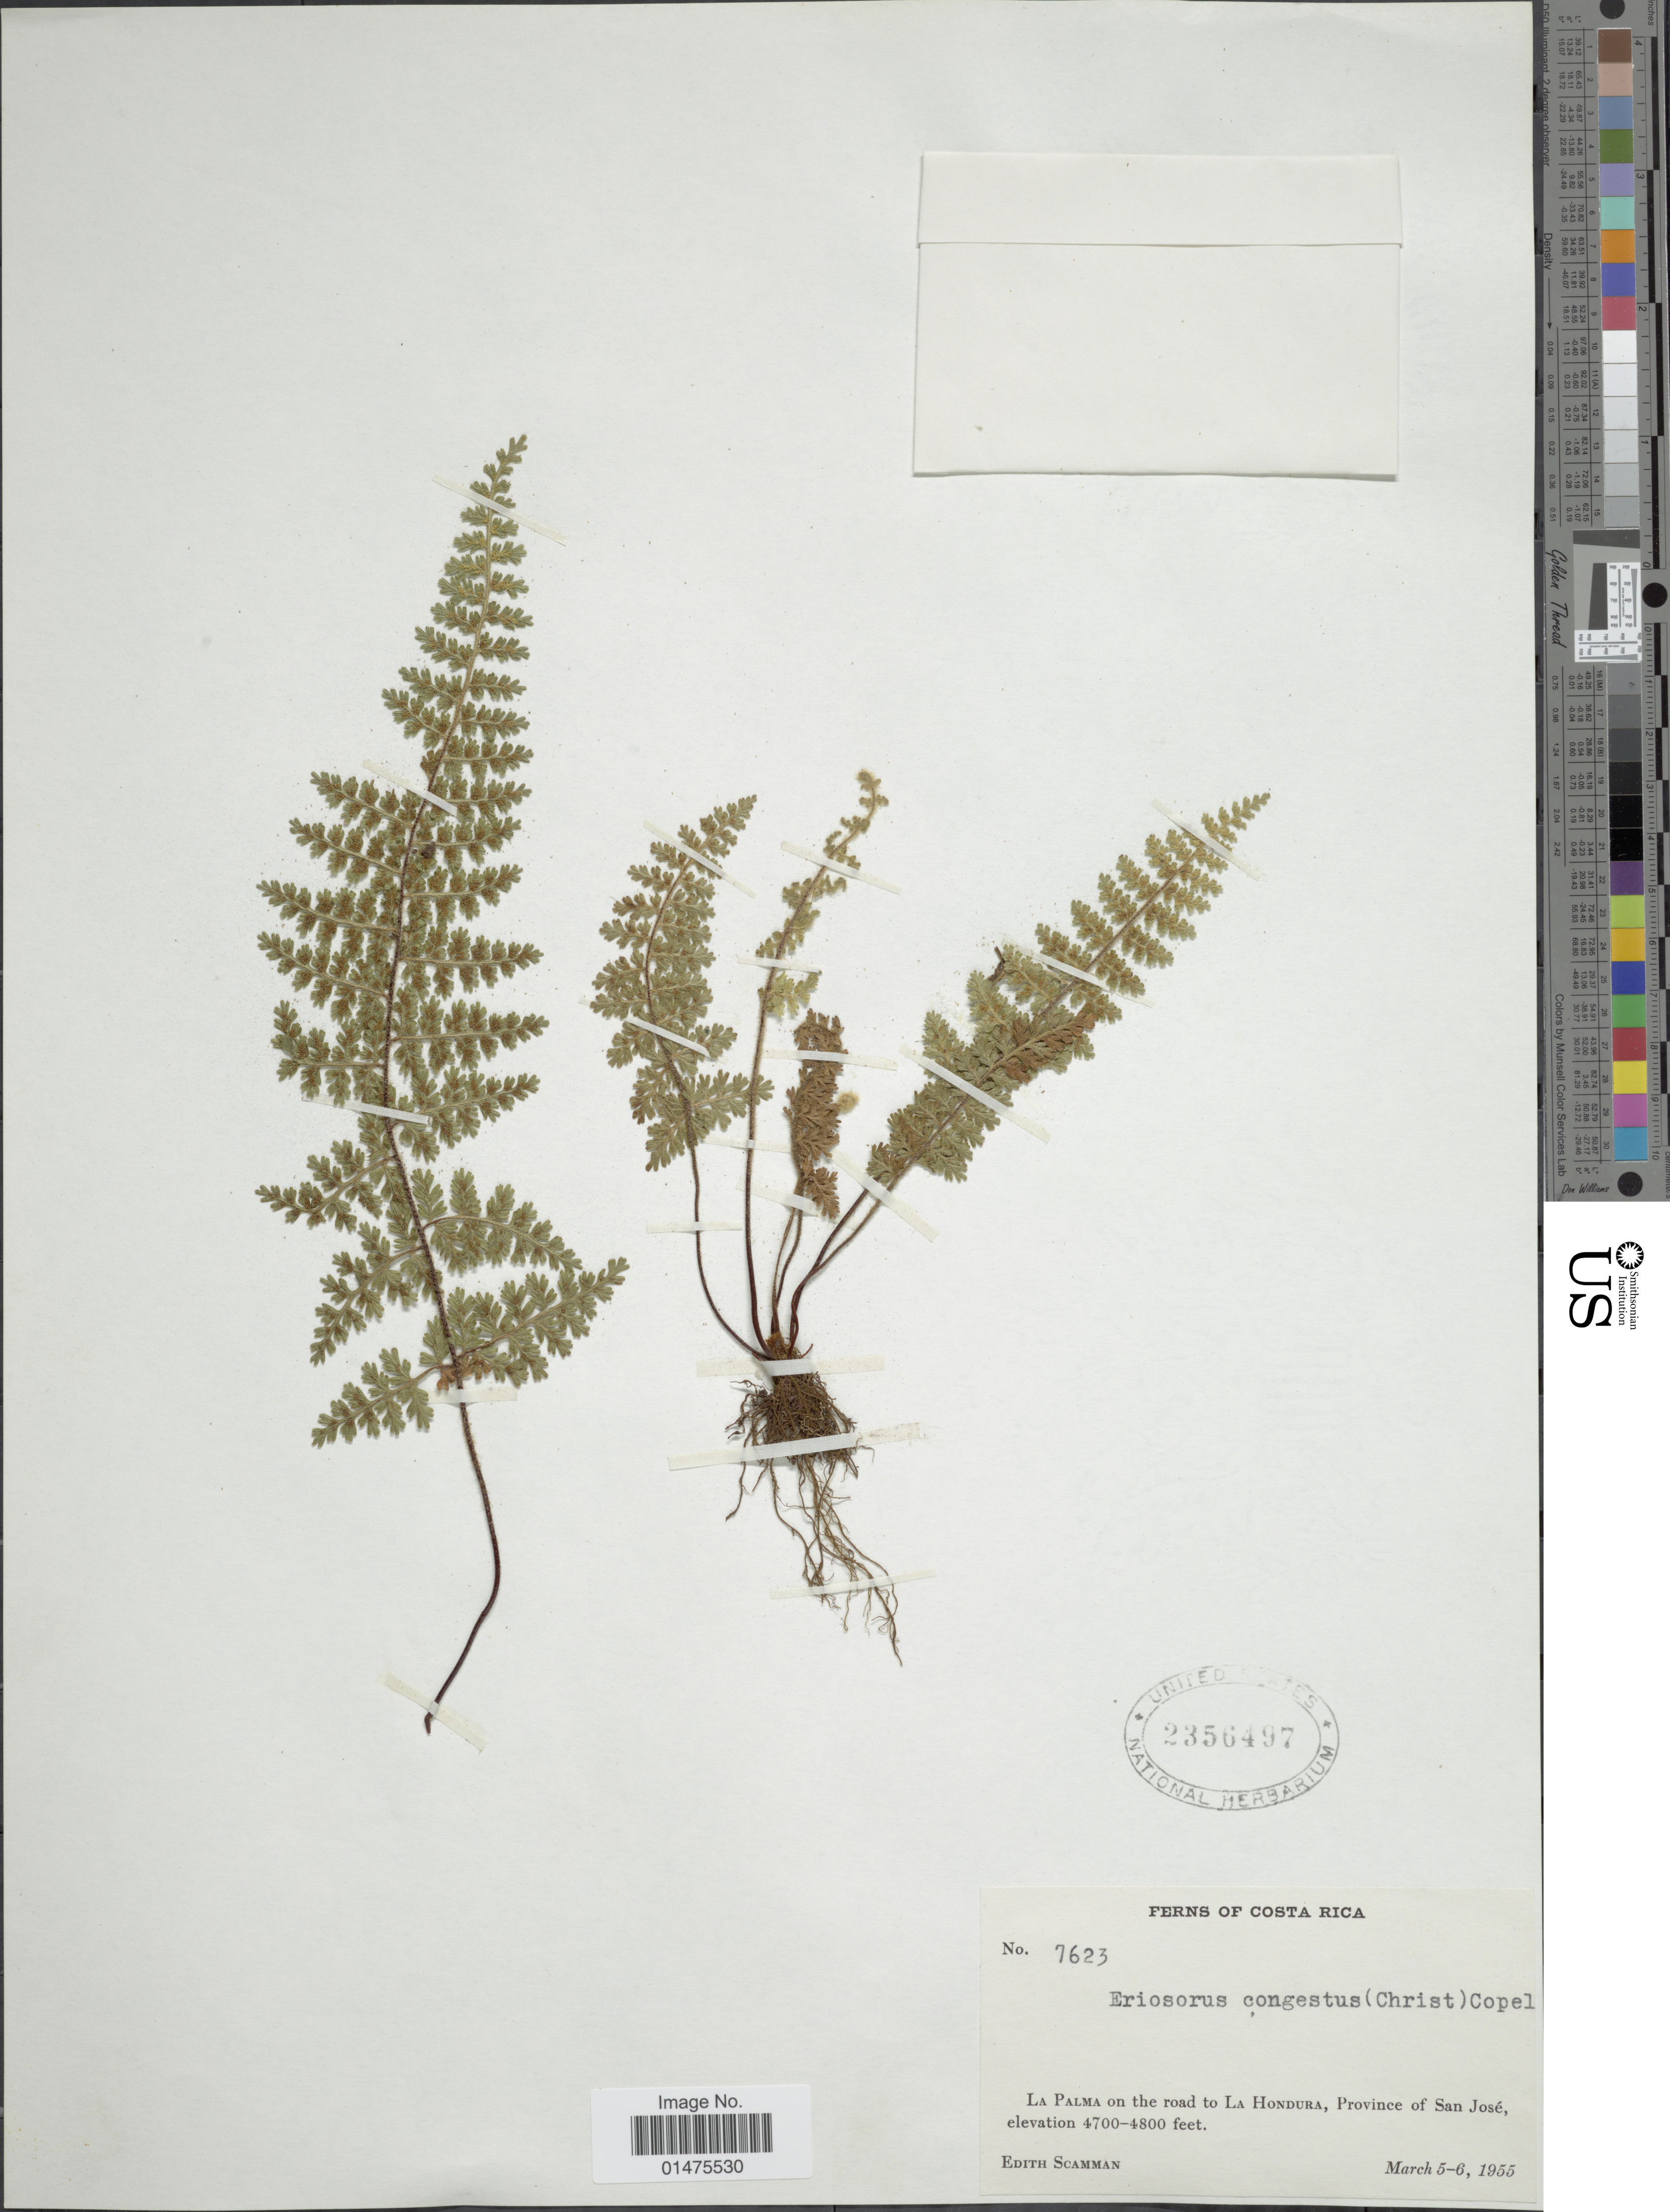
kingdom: Plantae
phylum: Tracheophyta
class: Polypodiopsida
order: Polypodiales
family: Pteridaceae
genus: Jamesonia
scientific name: Jamesonia congesta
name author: (Christ) Christenh.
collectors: E. Scamman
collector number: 7623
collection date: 1955-03-05/1955-03-06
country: Costa Rica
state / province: San José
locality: La Palma on the road to La Hondura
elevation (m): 1433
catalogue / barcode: US 2356497